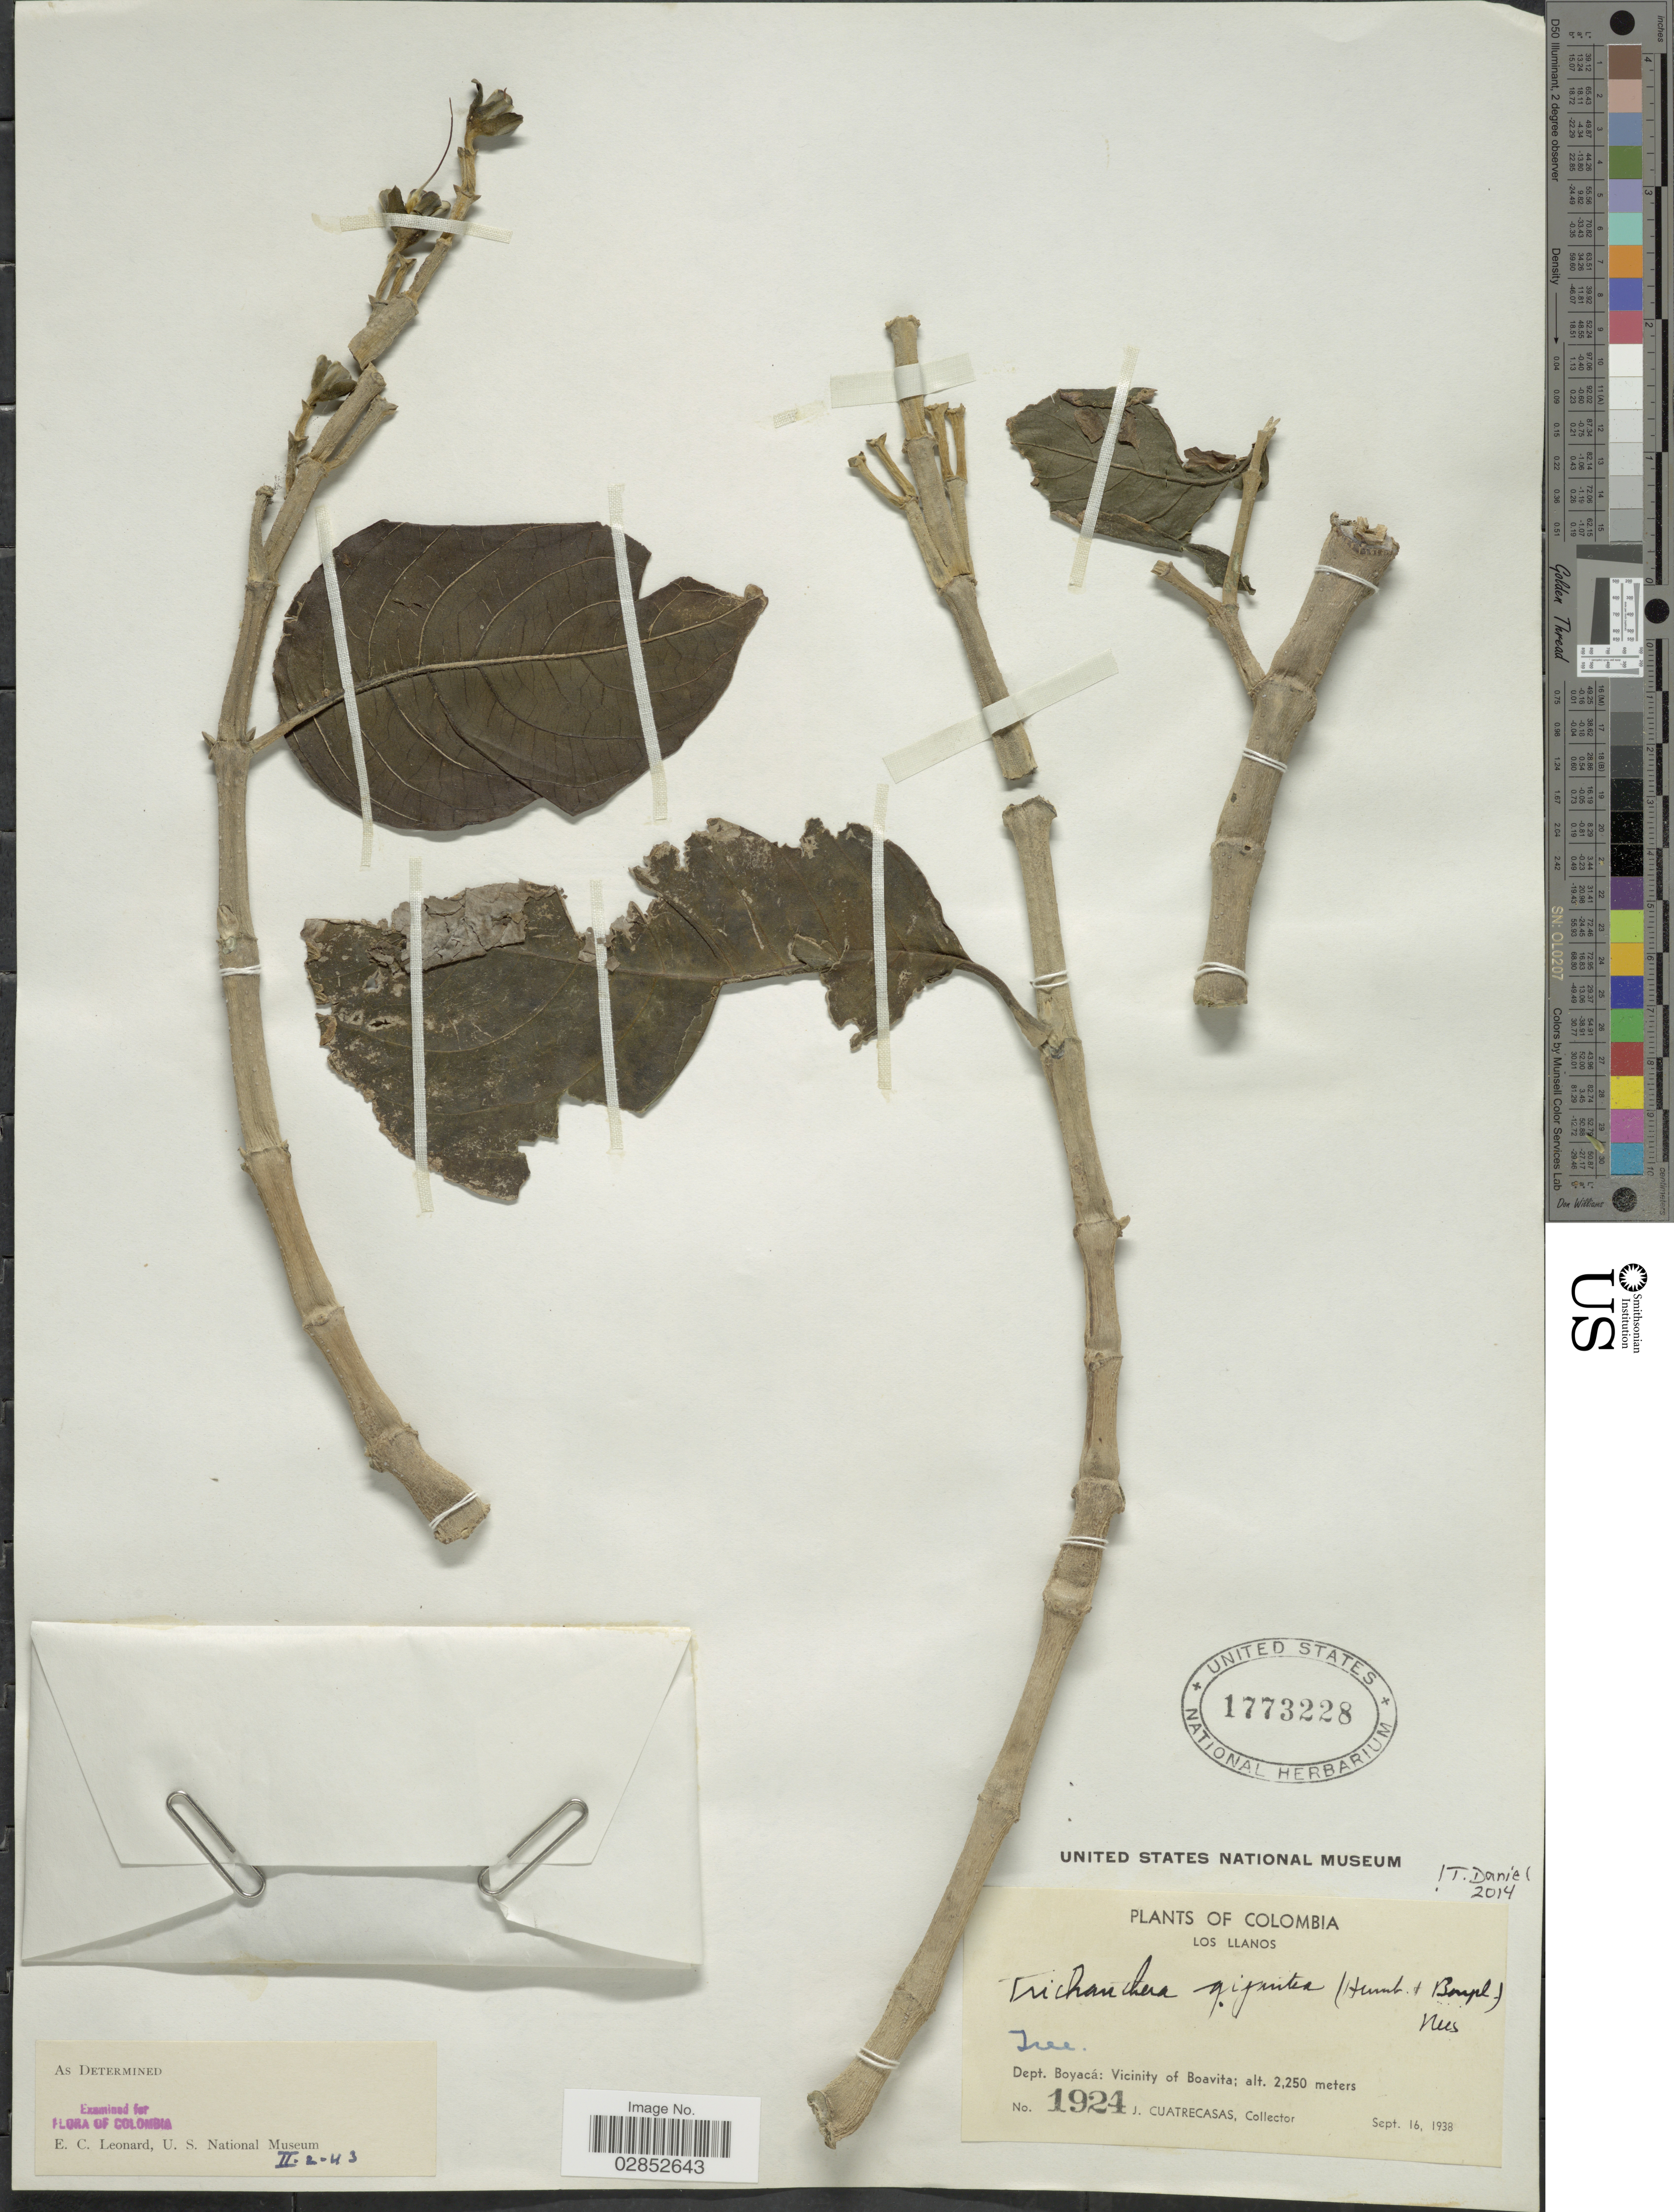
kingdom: Plantae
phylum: Tracheophyta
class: Magnoliopsida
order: Lamiales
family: Acanthaceae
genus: Trichanthera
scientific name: Trichanthera gigantea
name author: (Bonpl.) Nees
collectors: J. Cuatrecasas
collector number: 1924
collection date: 1938-09-16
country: Colombia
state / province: Boyacá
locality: Los Llanos, Dept. Boyacá: Vicinity of Boavita.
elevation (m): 2250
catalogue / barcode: US 1773228